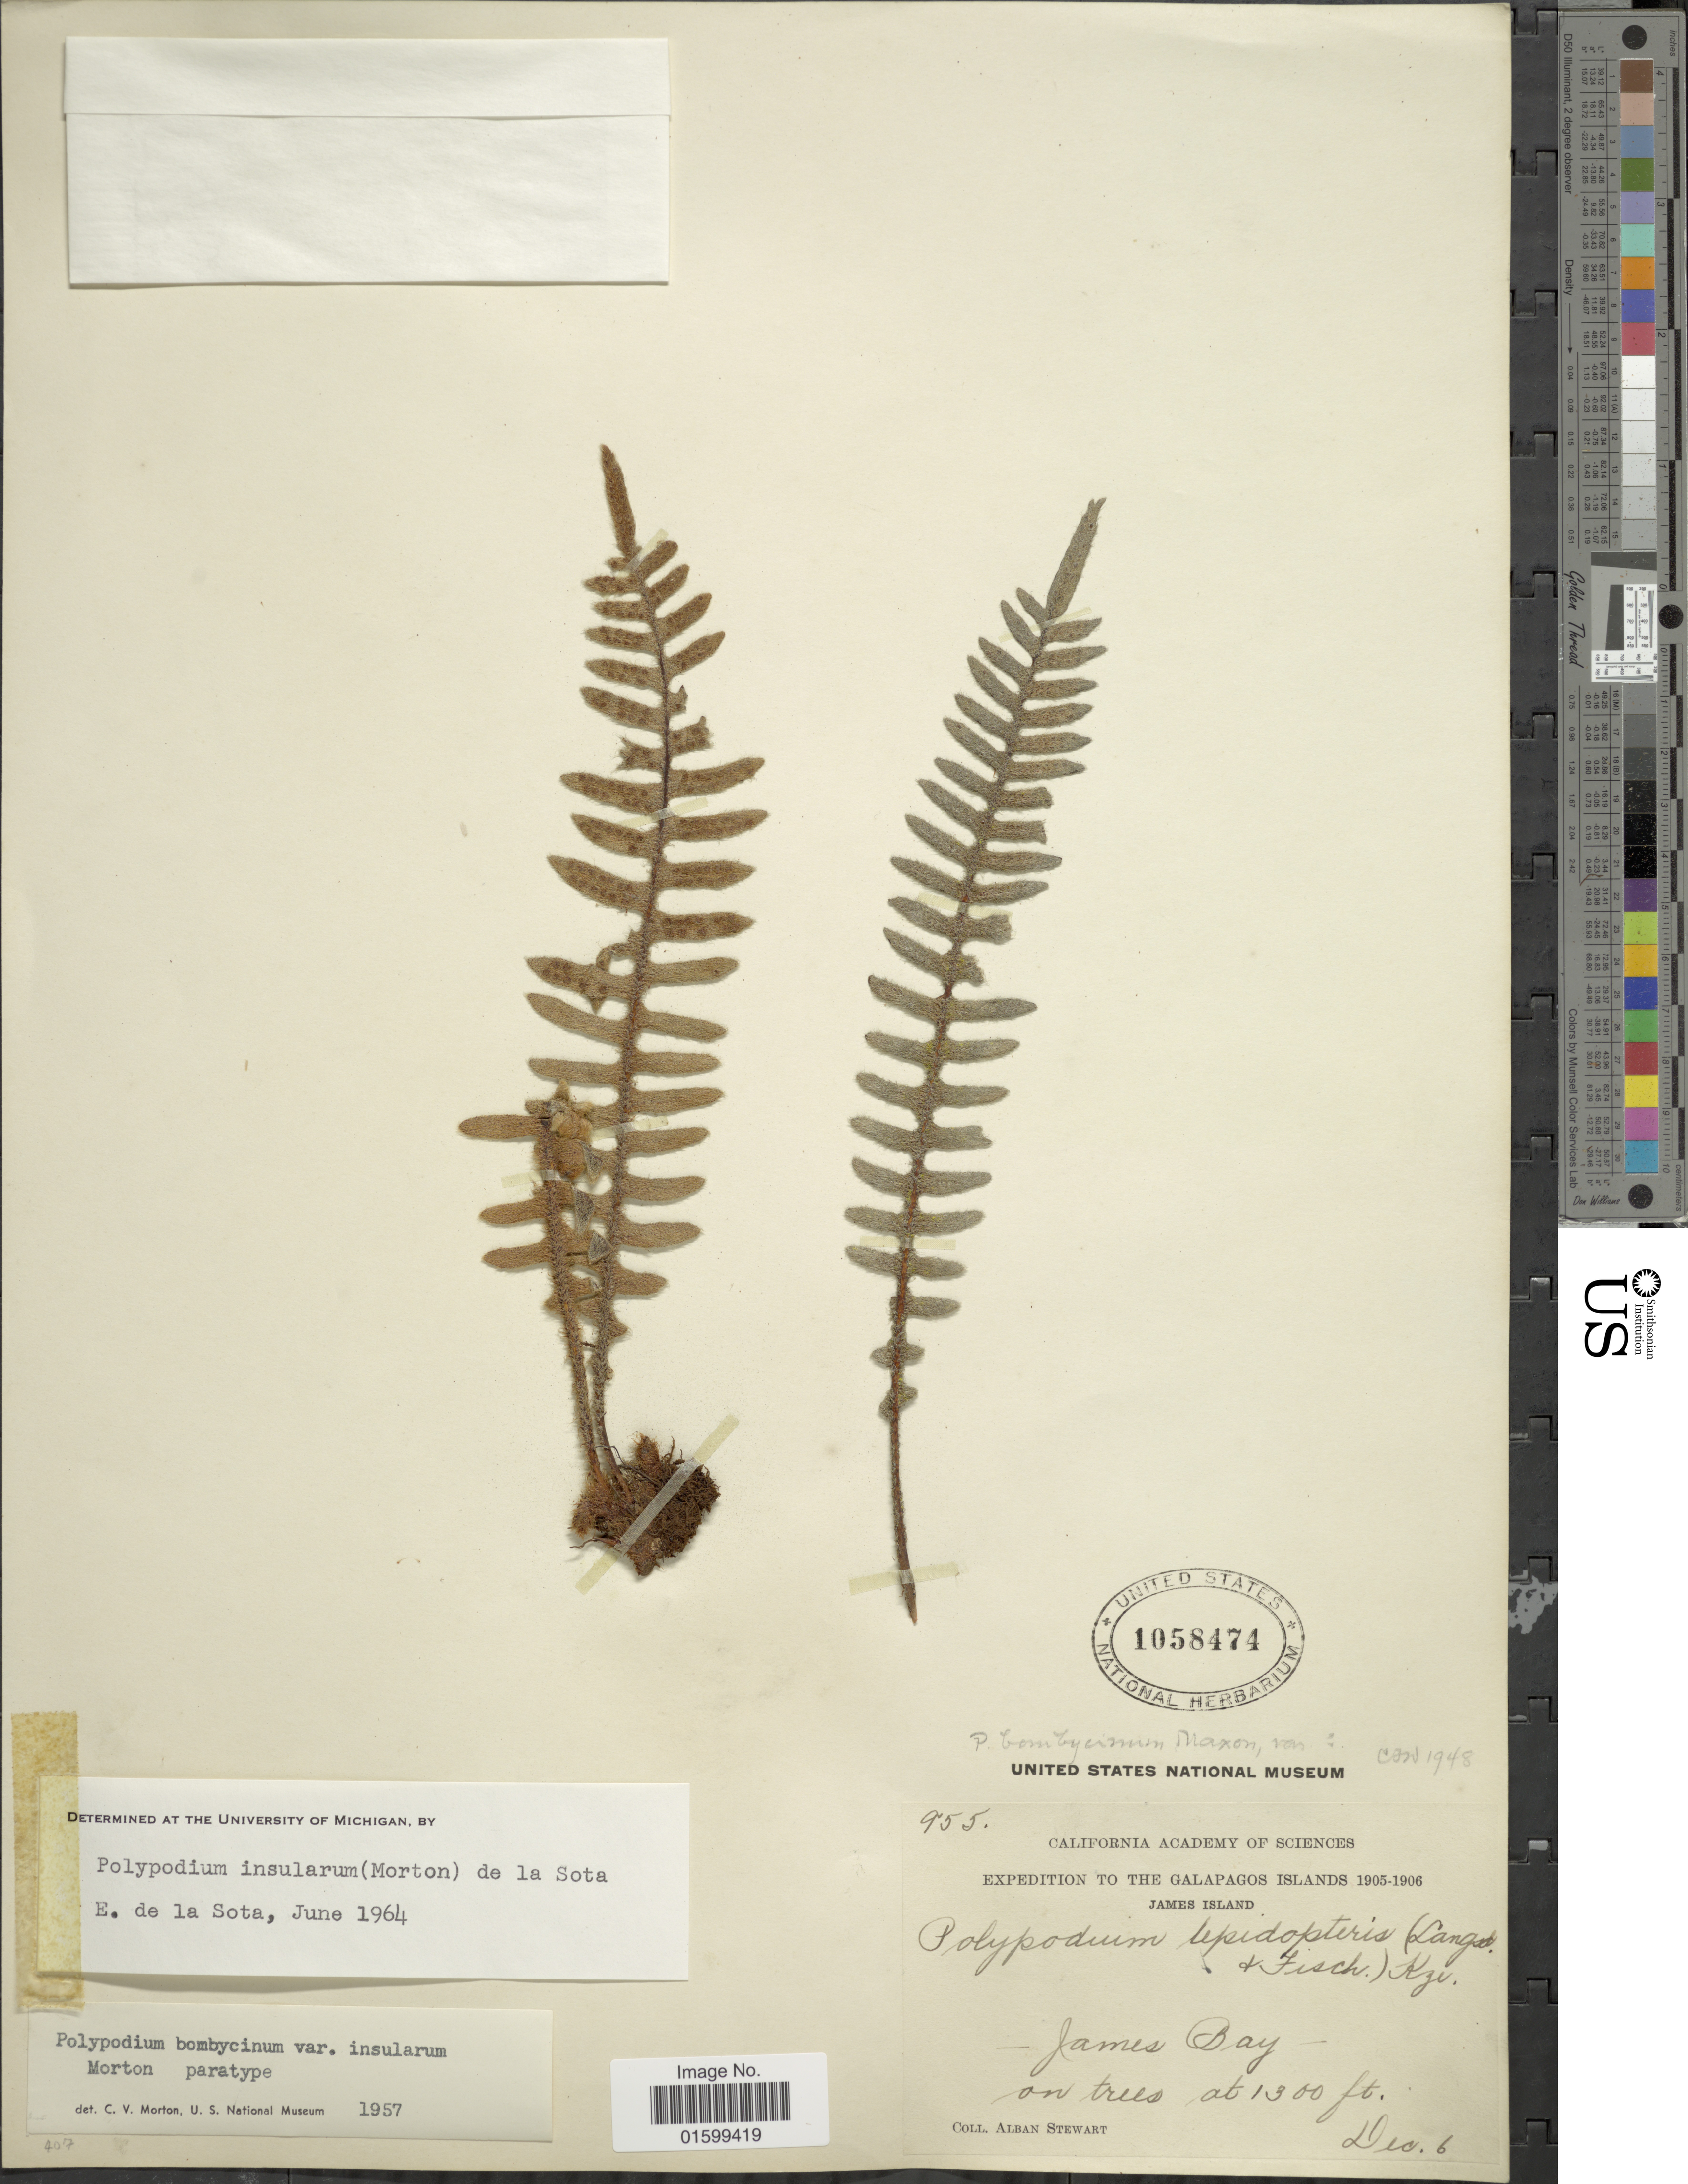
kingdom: Plantae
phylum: Tracheophyta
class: Polypodiopsida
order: Polypodiales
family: Polypodiaceae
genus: Pleopeltis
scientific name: Pleopeltis insularum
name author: (C.V. Morton) A.R. Sm.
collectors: A. Stewart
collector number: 955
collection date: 1905-12-06/1906-12-06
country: Ecuador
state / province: Colón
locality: Galapagos Islands, James Island, James Bay, on trees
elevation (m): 396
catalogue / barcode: US 1058474